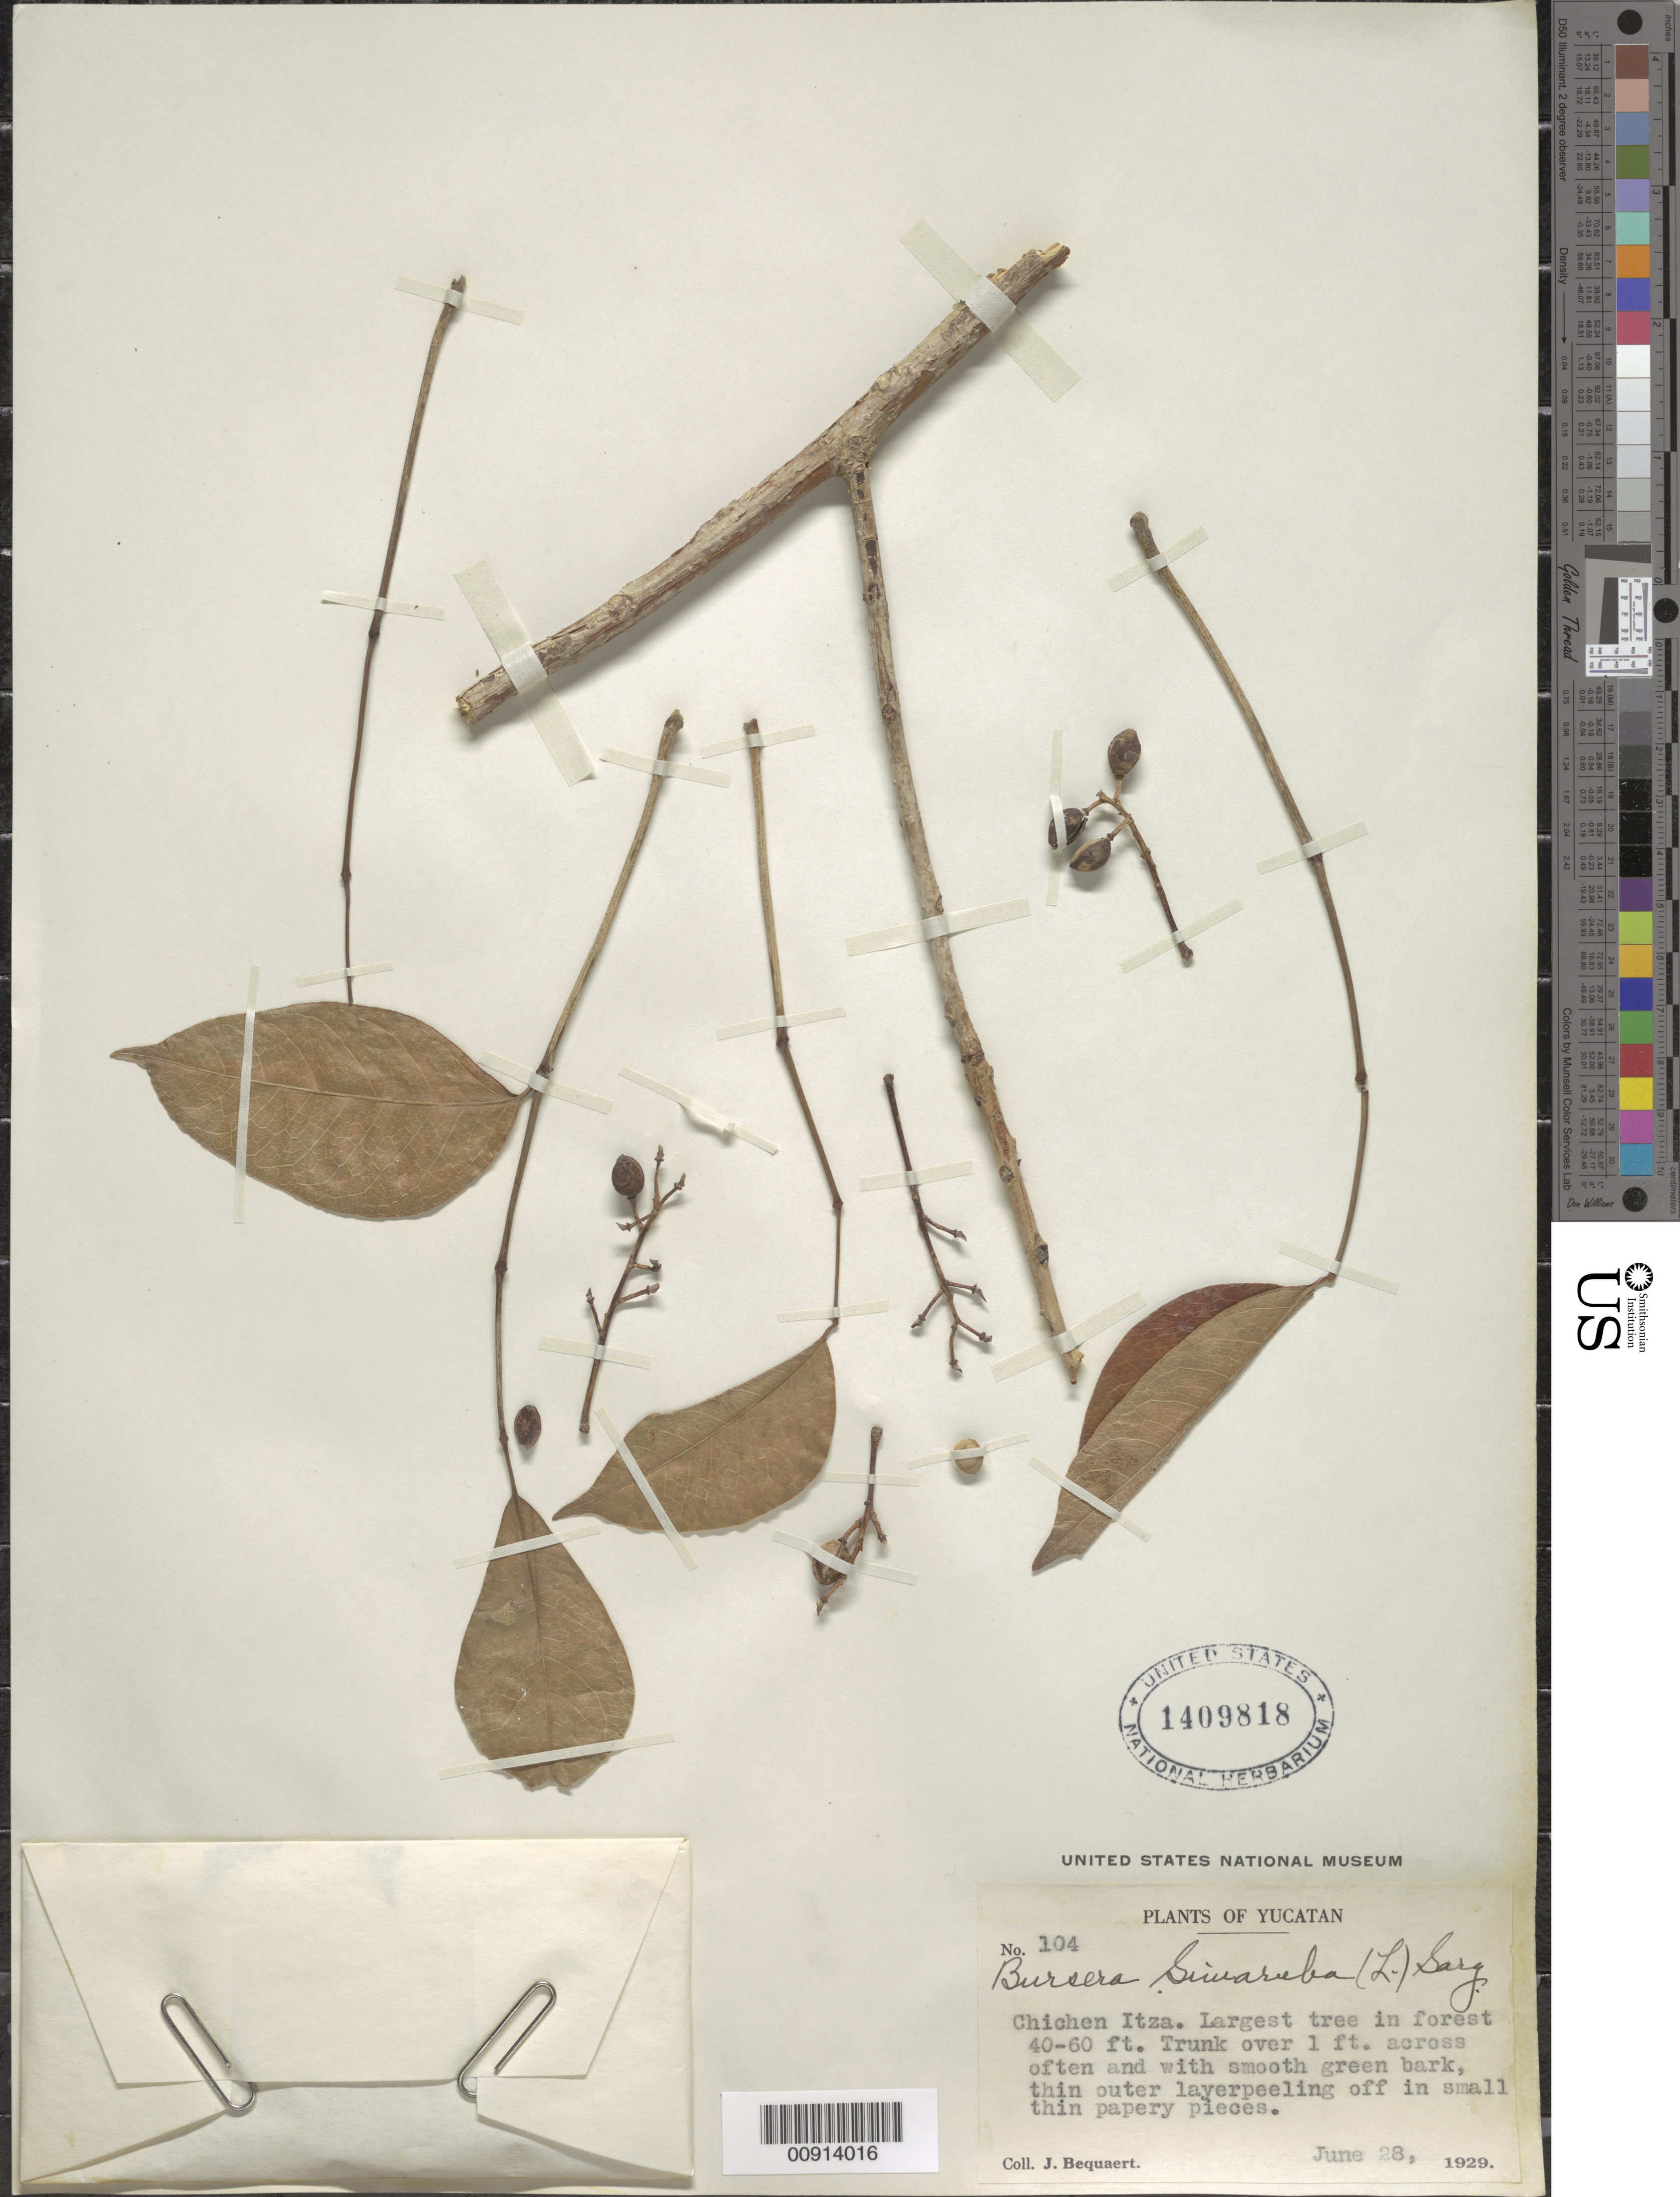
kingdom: Plantae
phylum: Tracheophyta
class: Magnoliopsida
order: Sapindales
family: Burseraceae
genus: Bursera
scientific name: Bursera simaruba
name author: (L.) Sarg.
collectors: J. Bequaert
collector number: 104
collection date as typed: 28 Jun 1929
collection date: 1929-06-28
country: Mexico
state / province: Yucatán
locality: Chichen Itza, Yucatán.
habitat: Forest.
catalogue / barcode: US 1409818